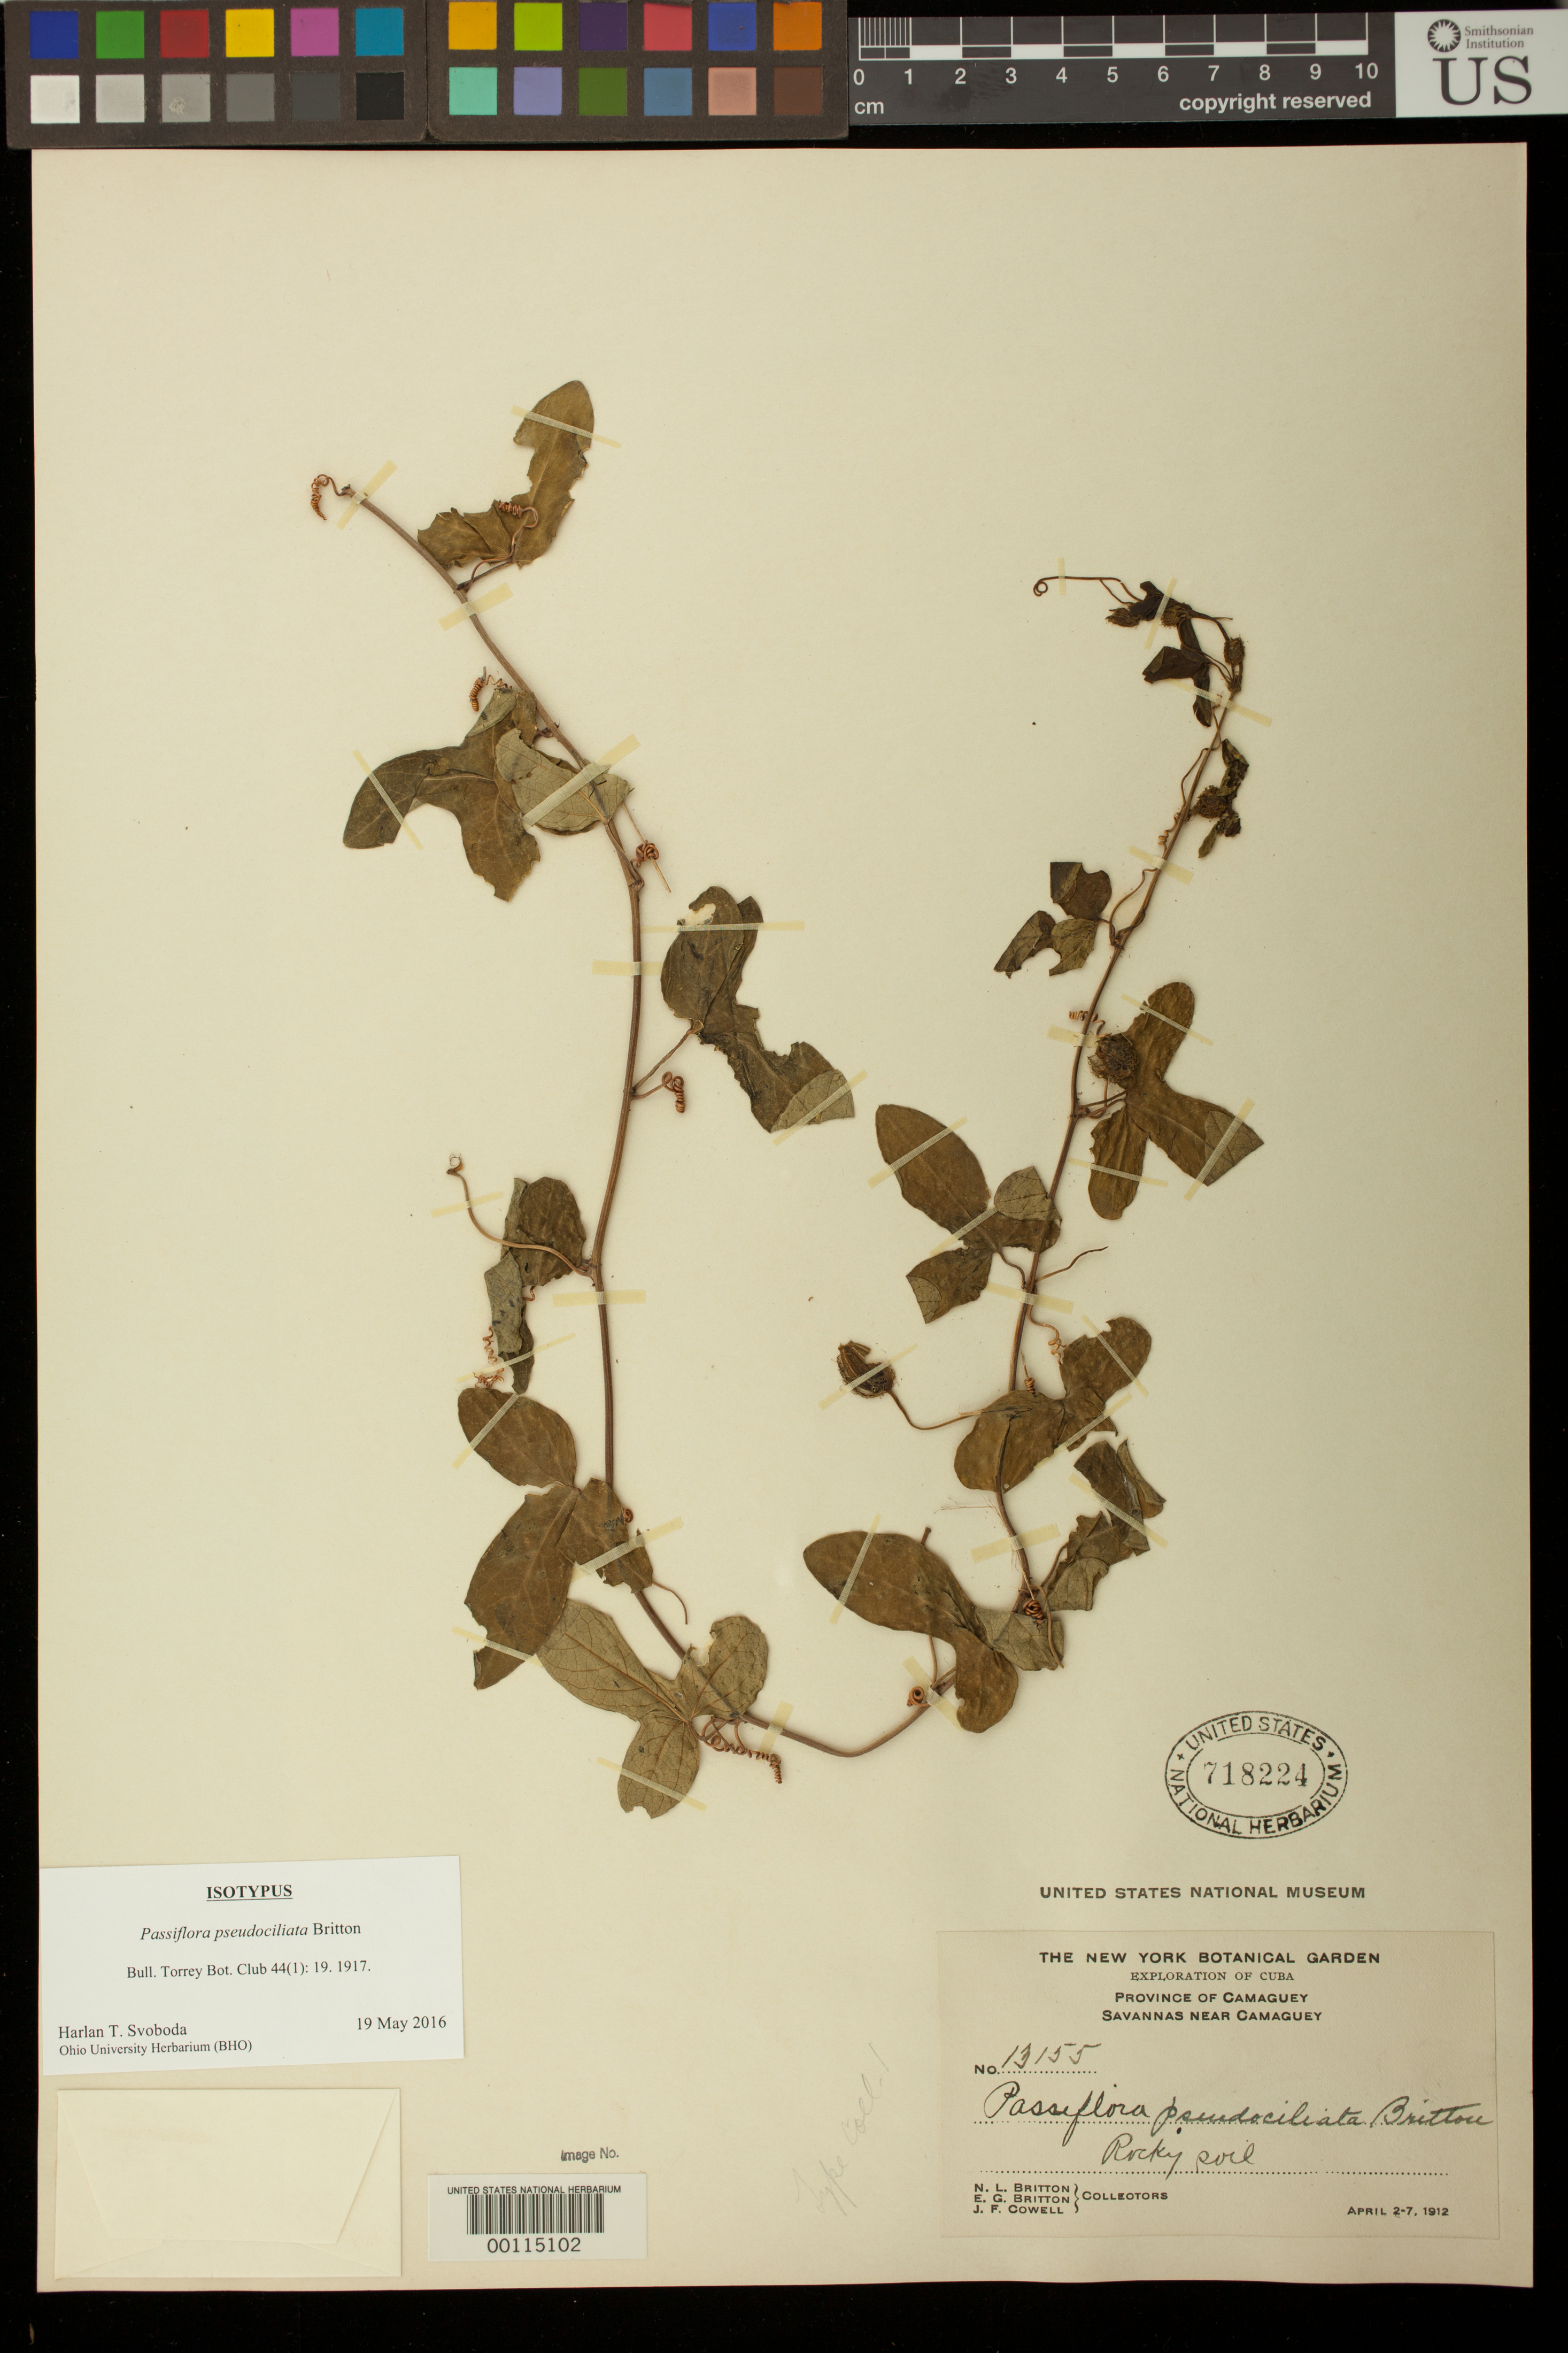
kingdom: Plantae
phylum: Tracheophyta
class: Magnoliopsida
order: Malpighiales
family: Passifloraceae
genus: Passiflora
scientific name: Passiflora pseudociliata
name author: Britton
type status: Isotype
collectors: N. Britton & J. F. Cowell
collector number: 13155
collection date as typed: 02 Apr 1912 to 07 Apr 1912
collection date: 1912-04-02/1912-04-07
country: Cuba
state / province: Camagüey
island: Greater Antilles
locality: Near Camaguey.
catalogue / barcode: US 718224